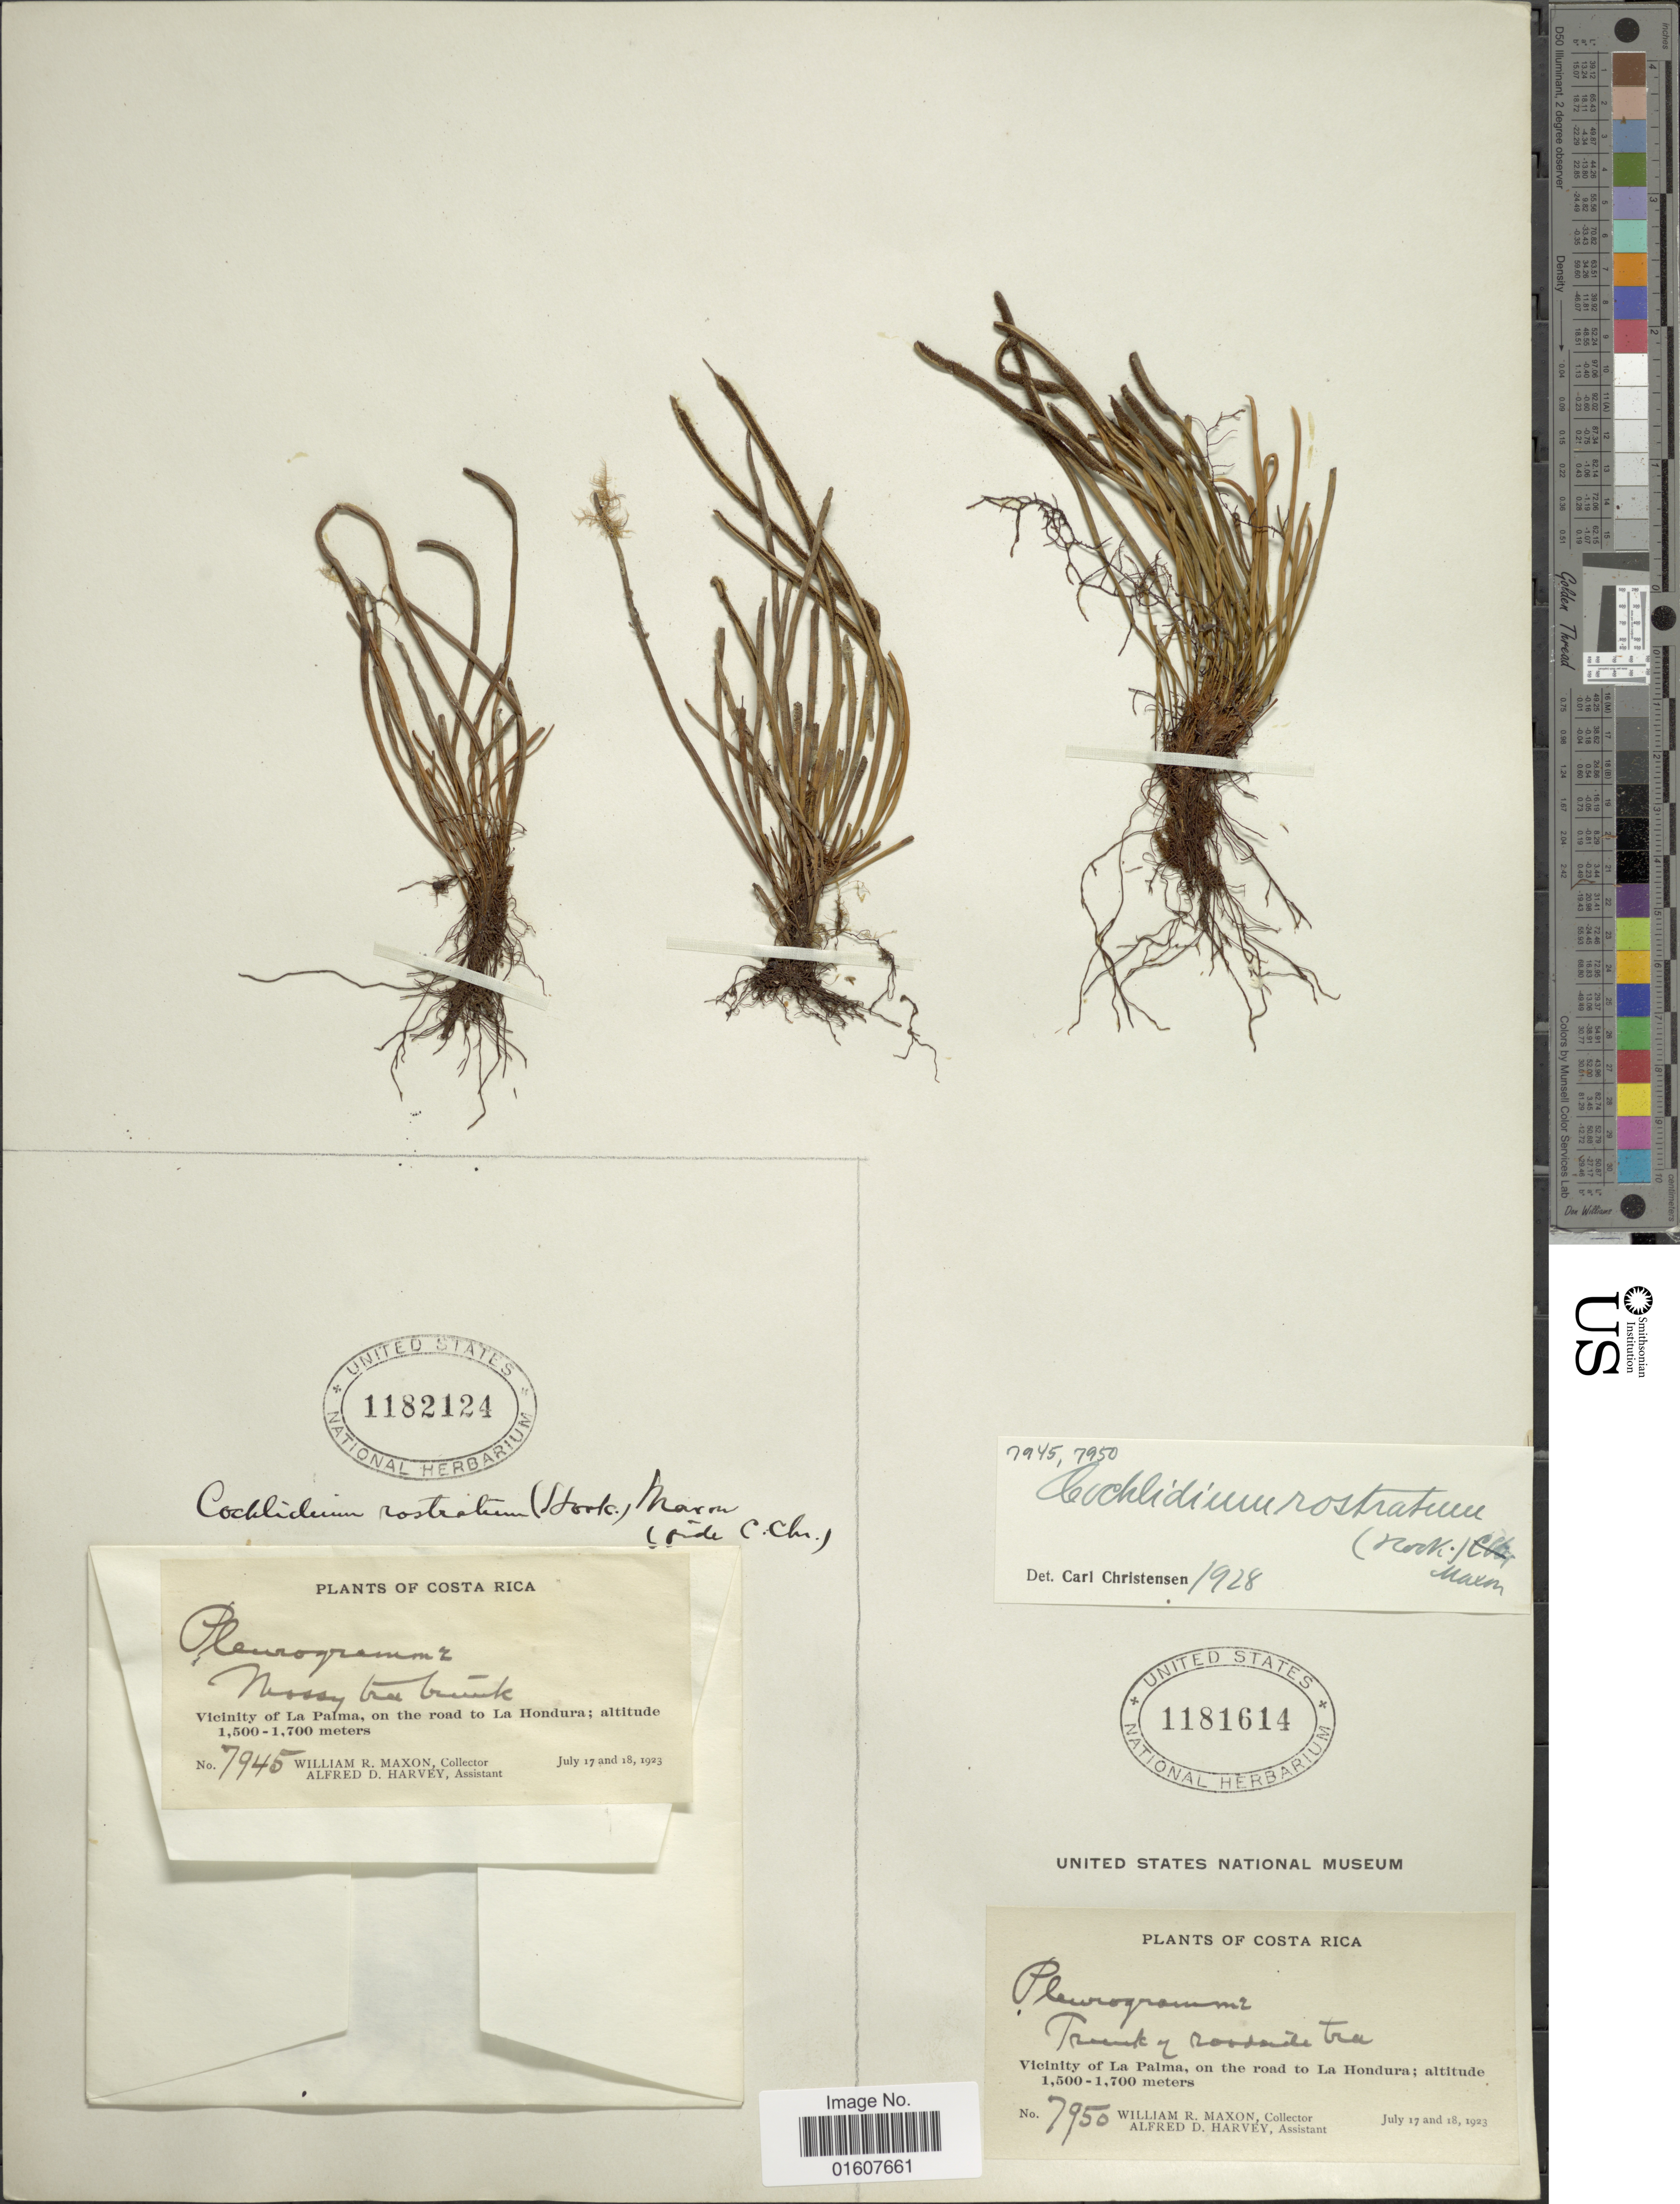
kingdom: Plantae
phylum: Tracheophyta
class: Polypodiopsida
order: Polypodiales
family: Polypodiaceae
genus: Cochlidium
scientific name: Cochlidium rostratum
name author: (Hook.) Maxon ex C. Chr.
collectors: W. R. Maxon & A. D. Harvey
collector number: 7950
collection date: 1923-07-17/1923-07-18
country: Costa Rica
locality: Vicinity of La Palma, on the road to La Hondura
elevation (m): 1500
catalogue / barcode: US 1181614-2